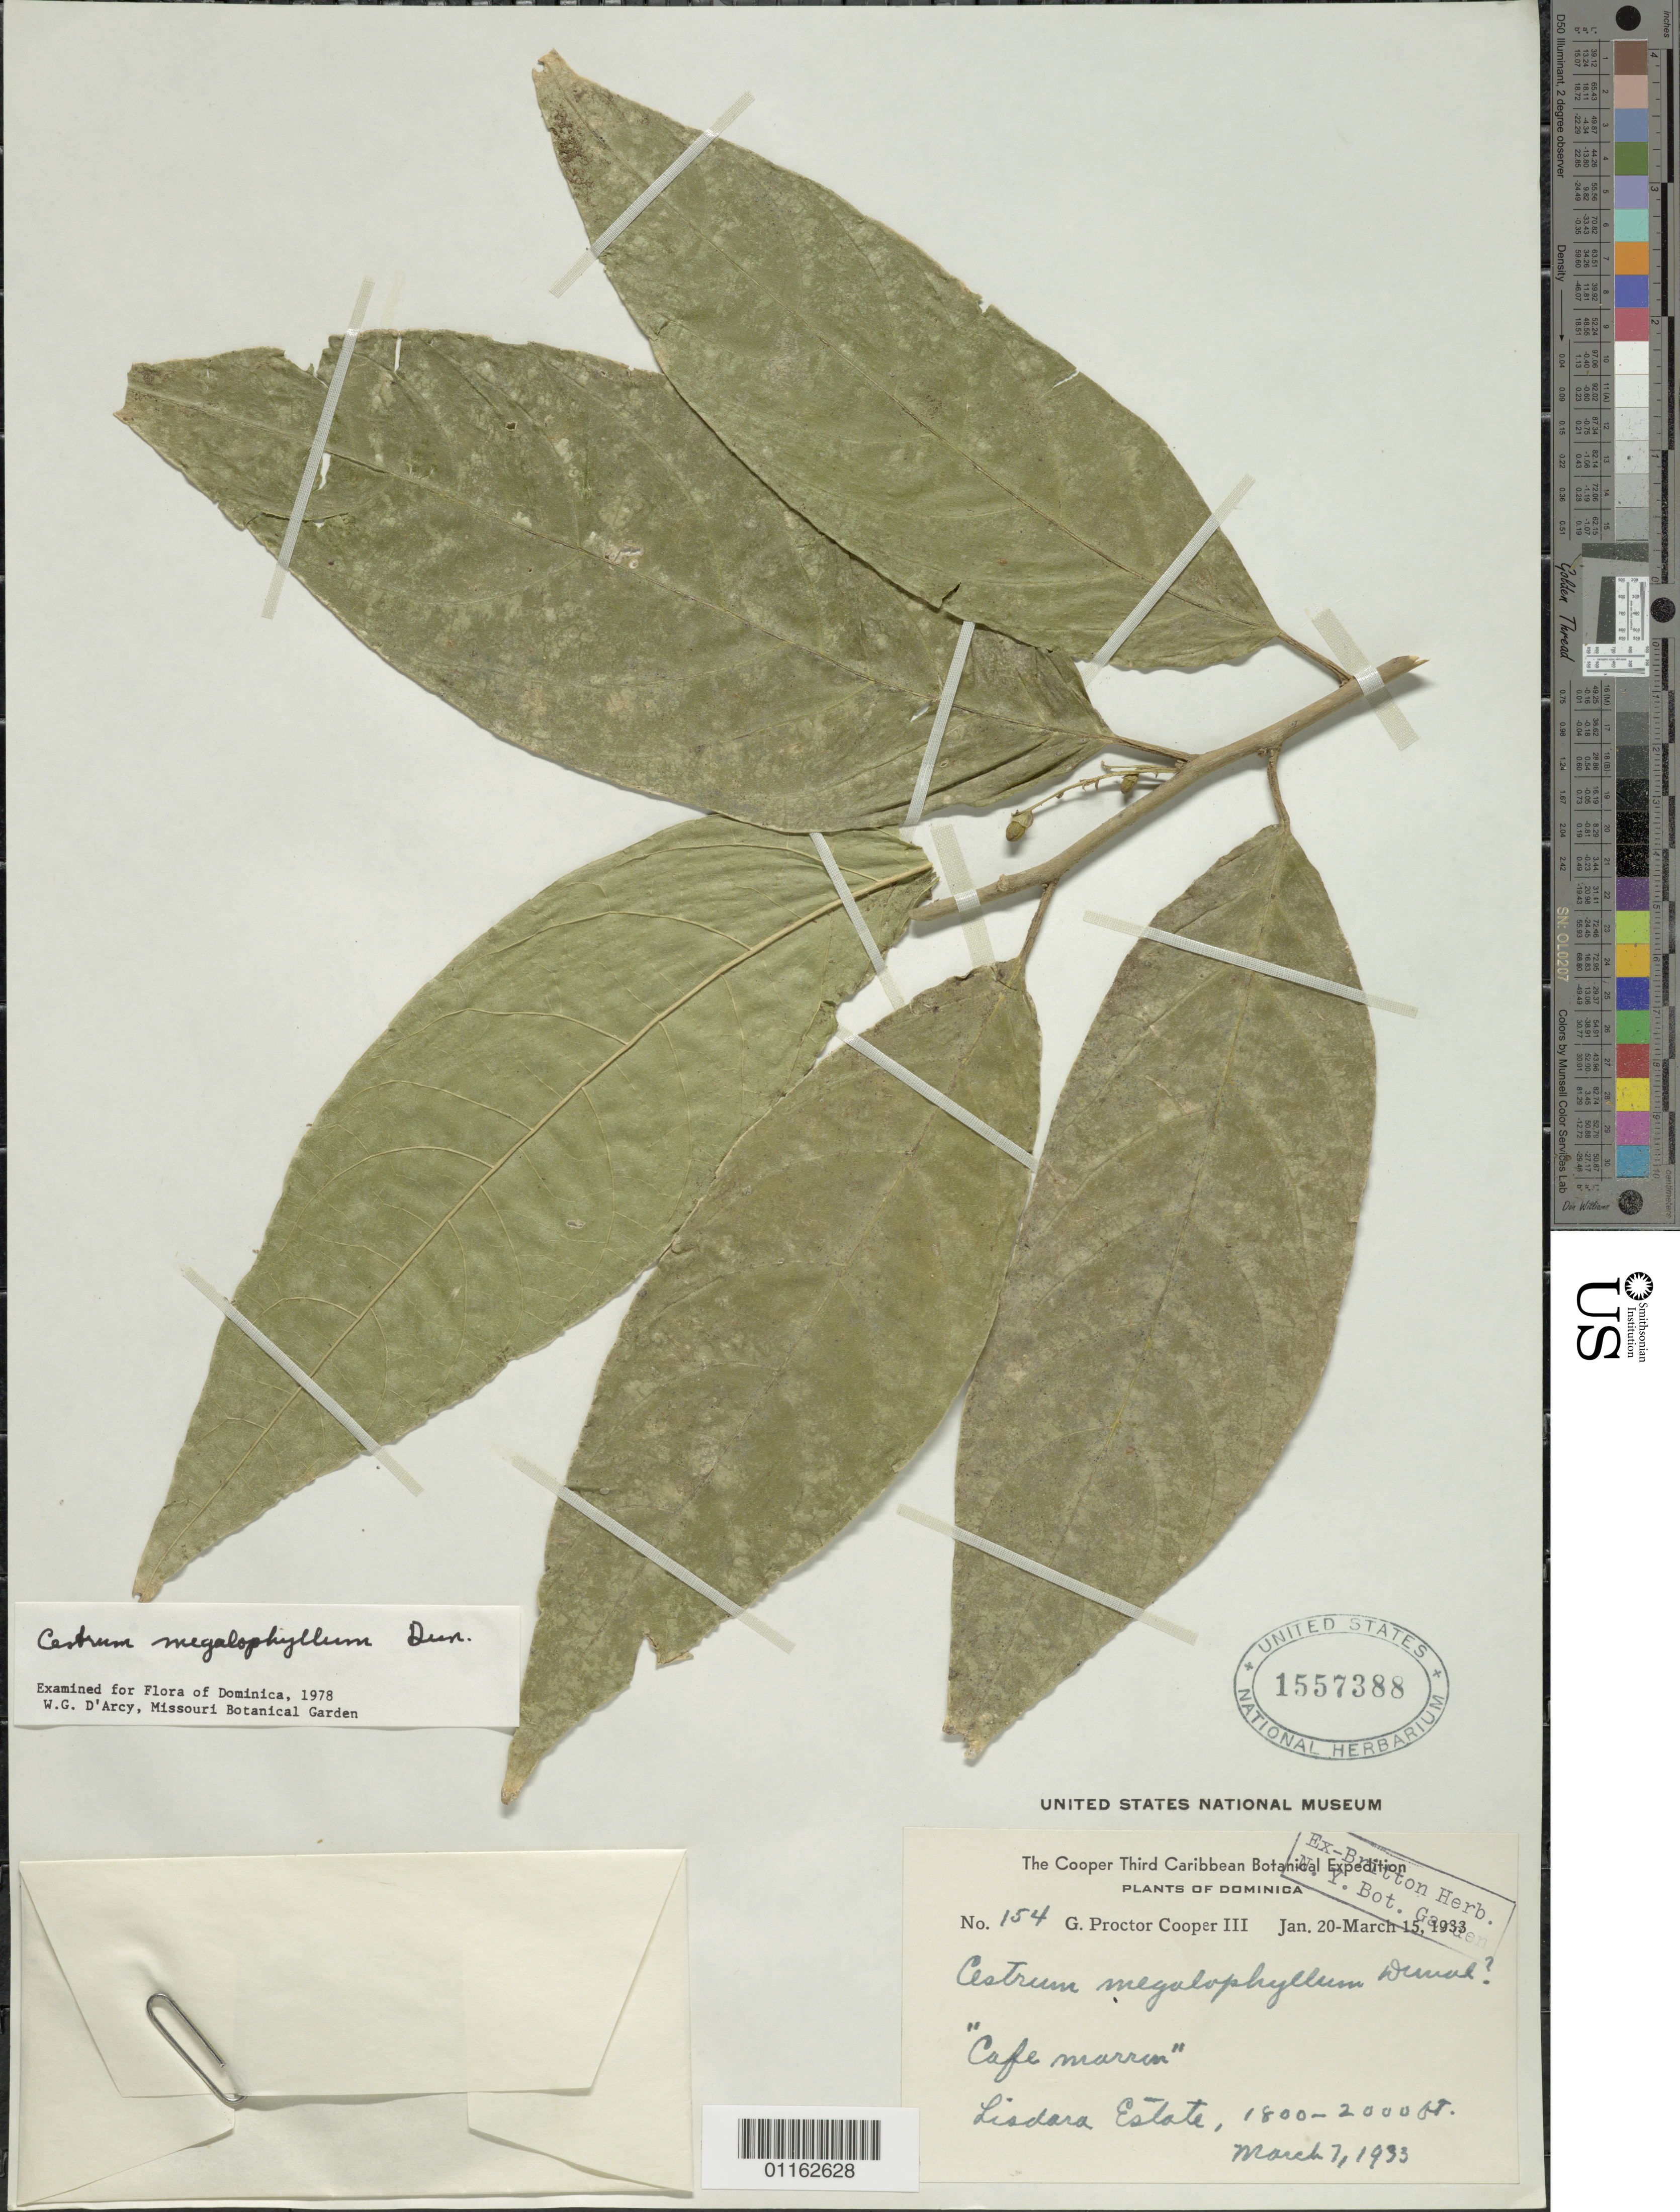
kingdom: Plantae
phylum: Tracheophyta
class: Magnoliopsida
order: Solanales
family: Solanaceae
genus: Cestrum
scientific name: Cestrum megalophyllum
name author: Dunal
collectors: G. Cooper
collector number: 154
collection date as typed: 07 Mar 1933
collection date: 1933-03-07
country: Dominica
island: Dominica I.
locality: Lisdara Estate.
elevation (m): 549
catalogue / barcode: US 1557388